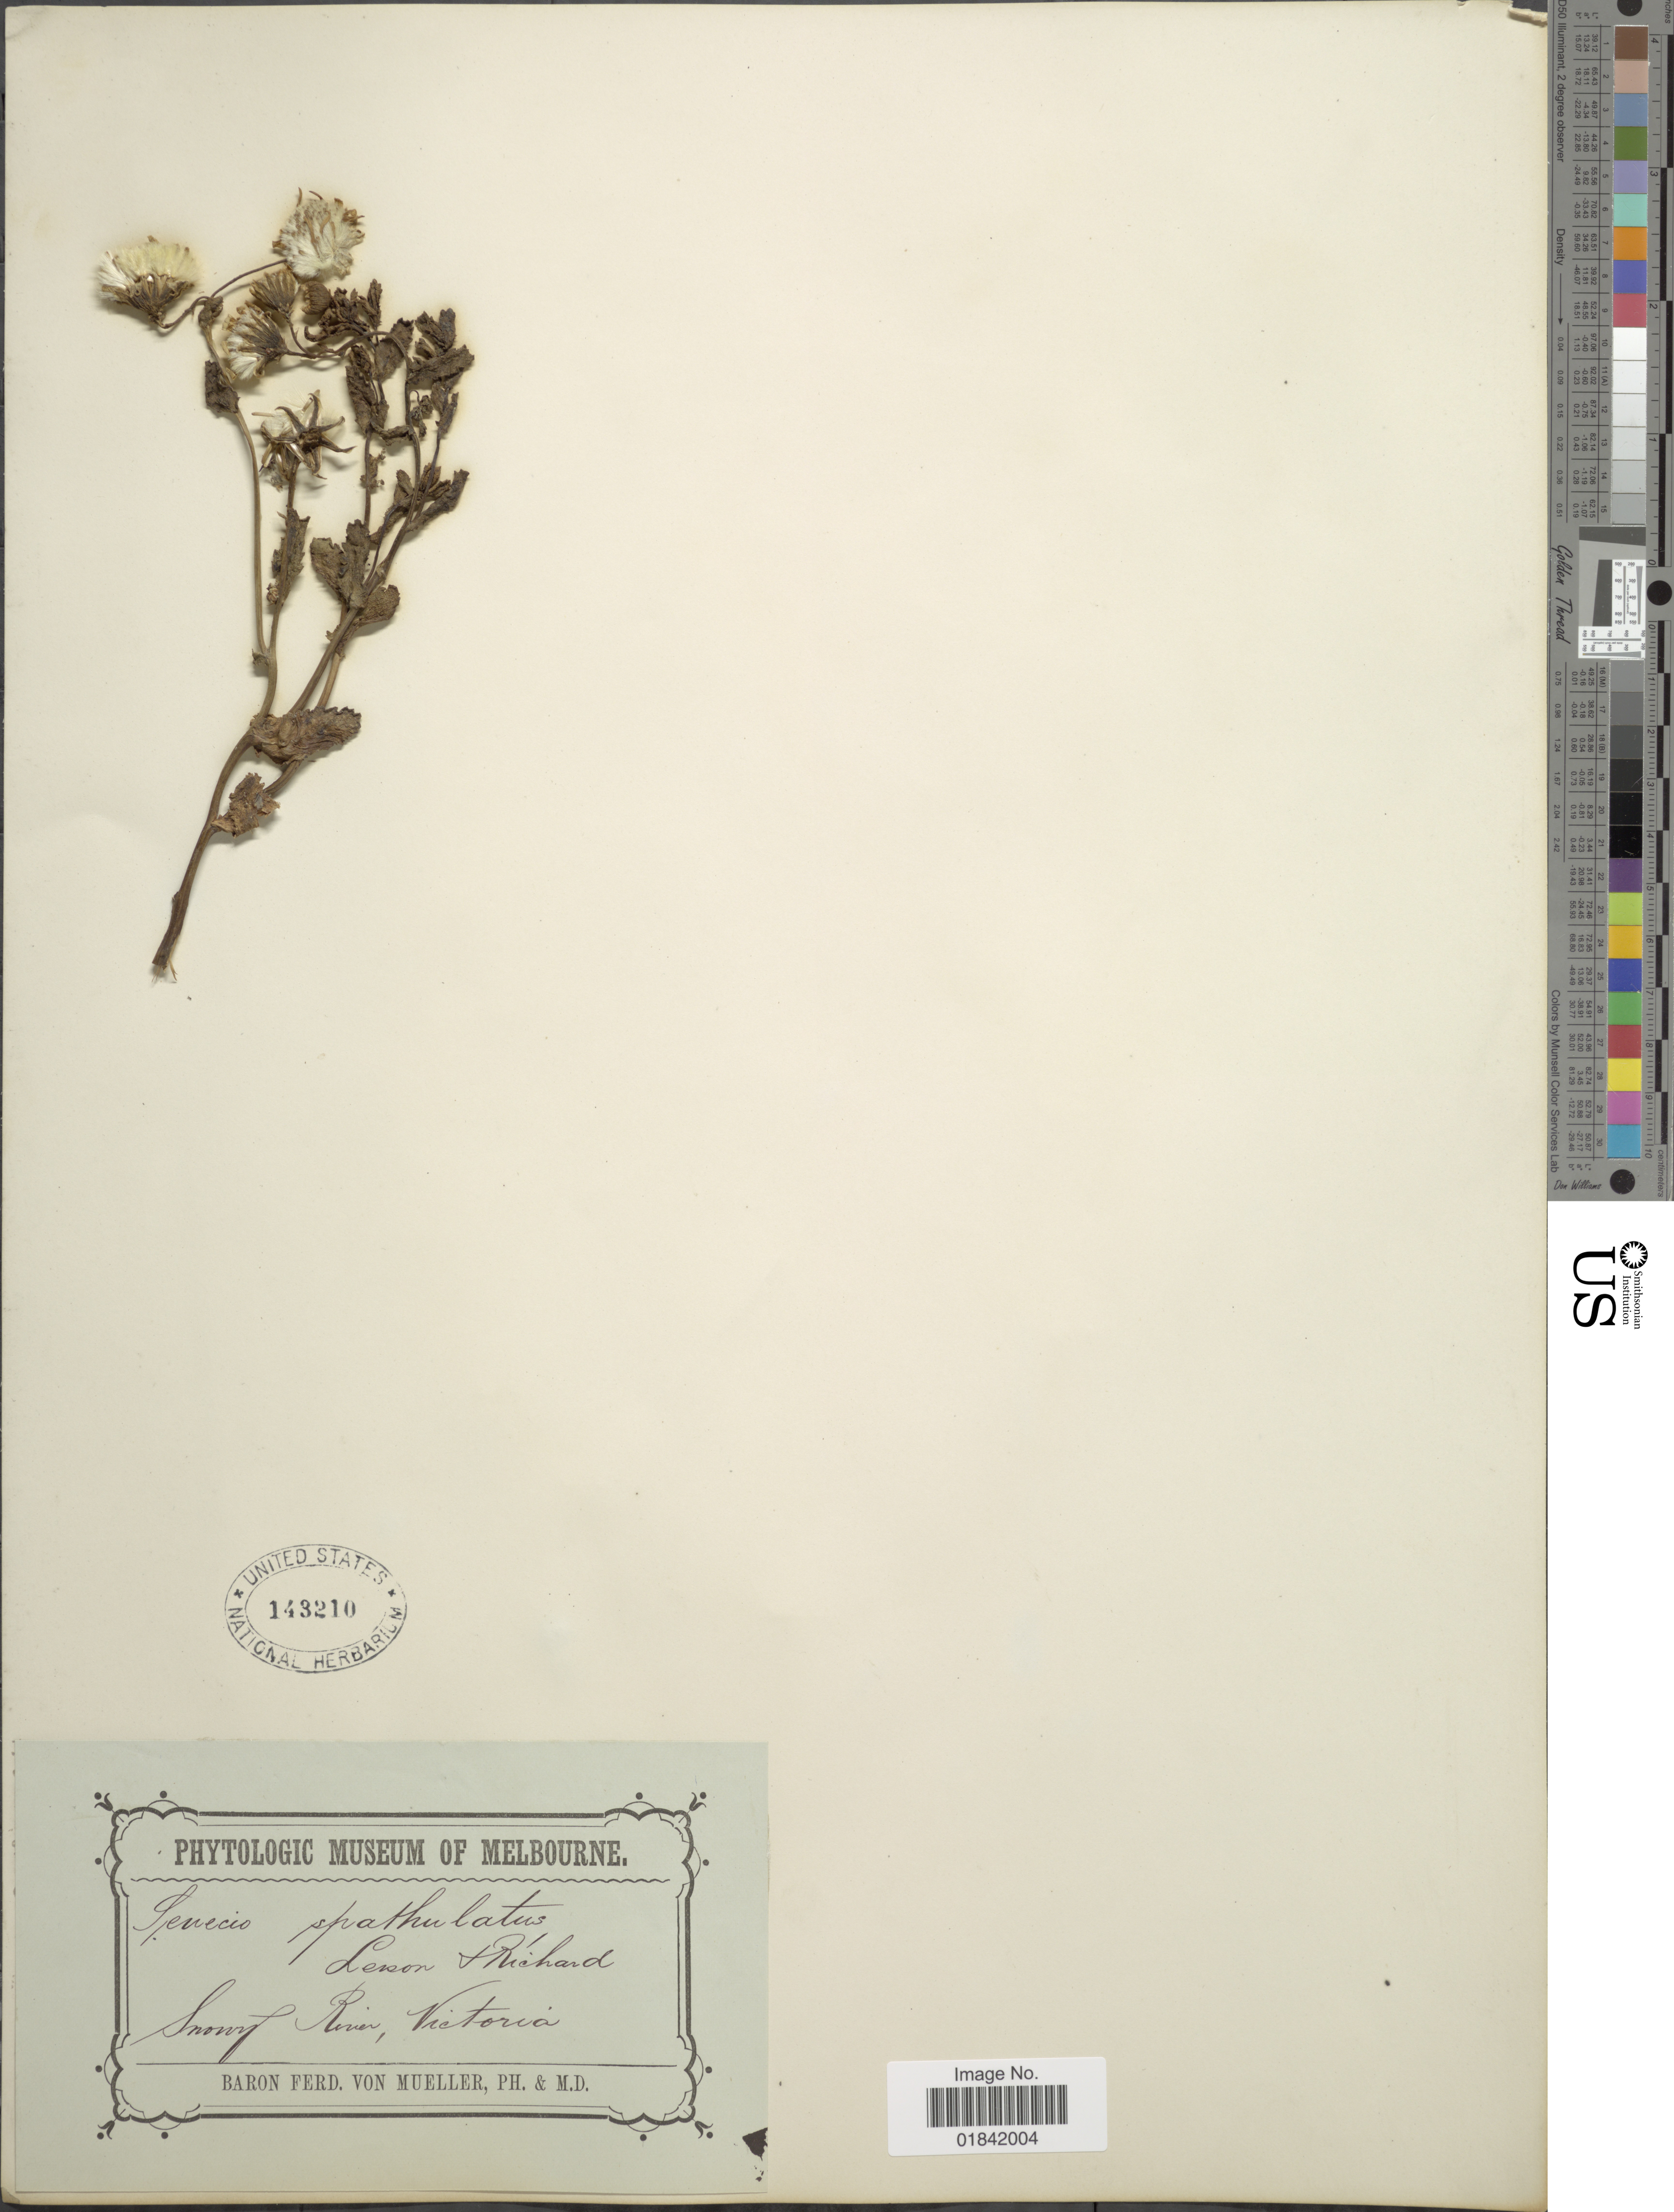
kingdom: Plantae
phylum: Tracheophyta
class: Magnoliopsida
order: Asterales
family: Asteraceae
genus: Senecio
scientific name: Senecio spathulatus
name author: A. Rich.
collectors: B. von Mueller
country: Australia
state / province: Victoria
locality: Lenson Richard, Snowy River, Victoria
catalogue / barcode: US 143210